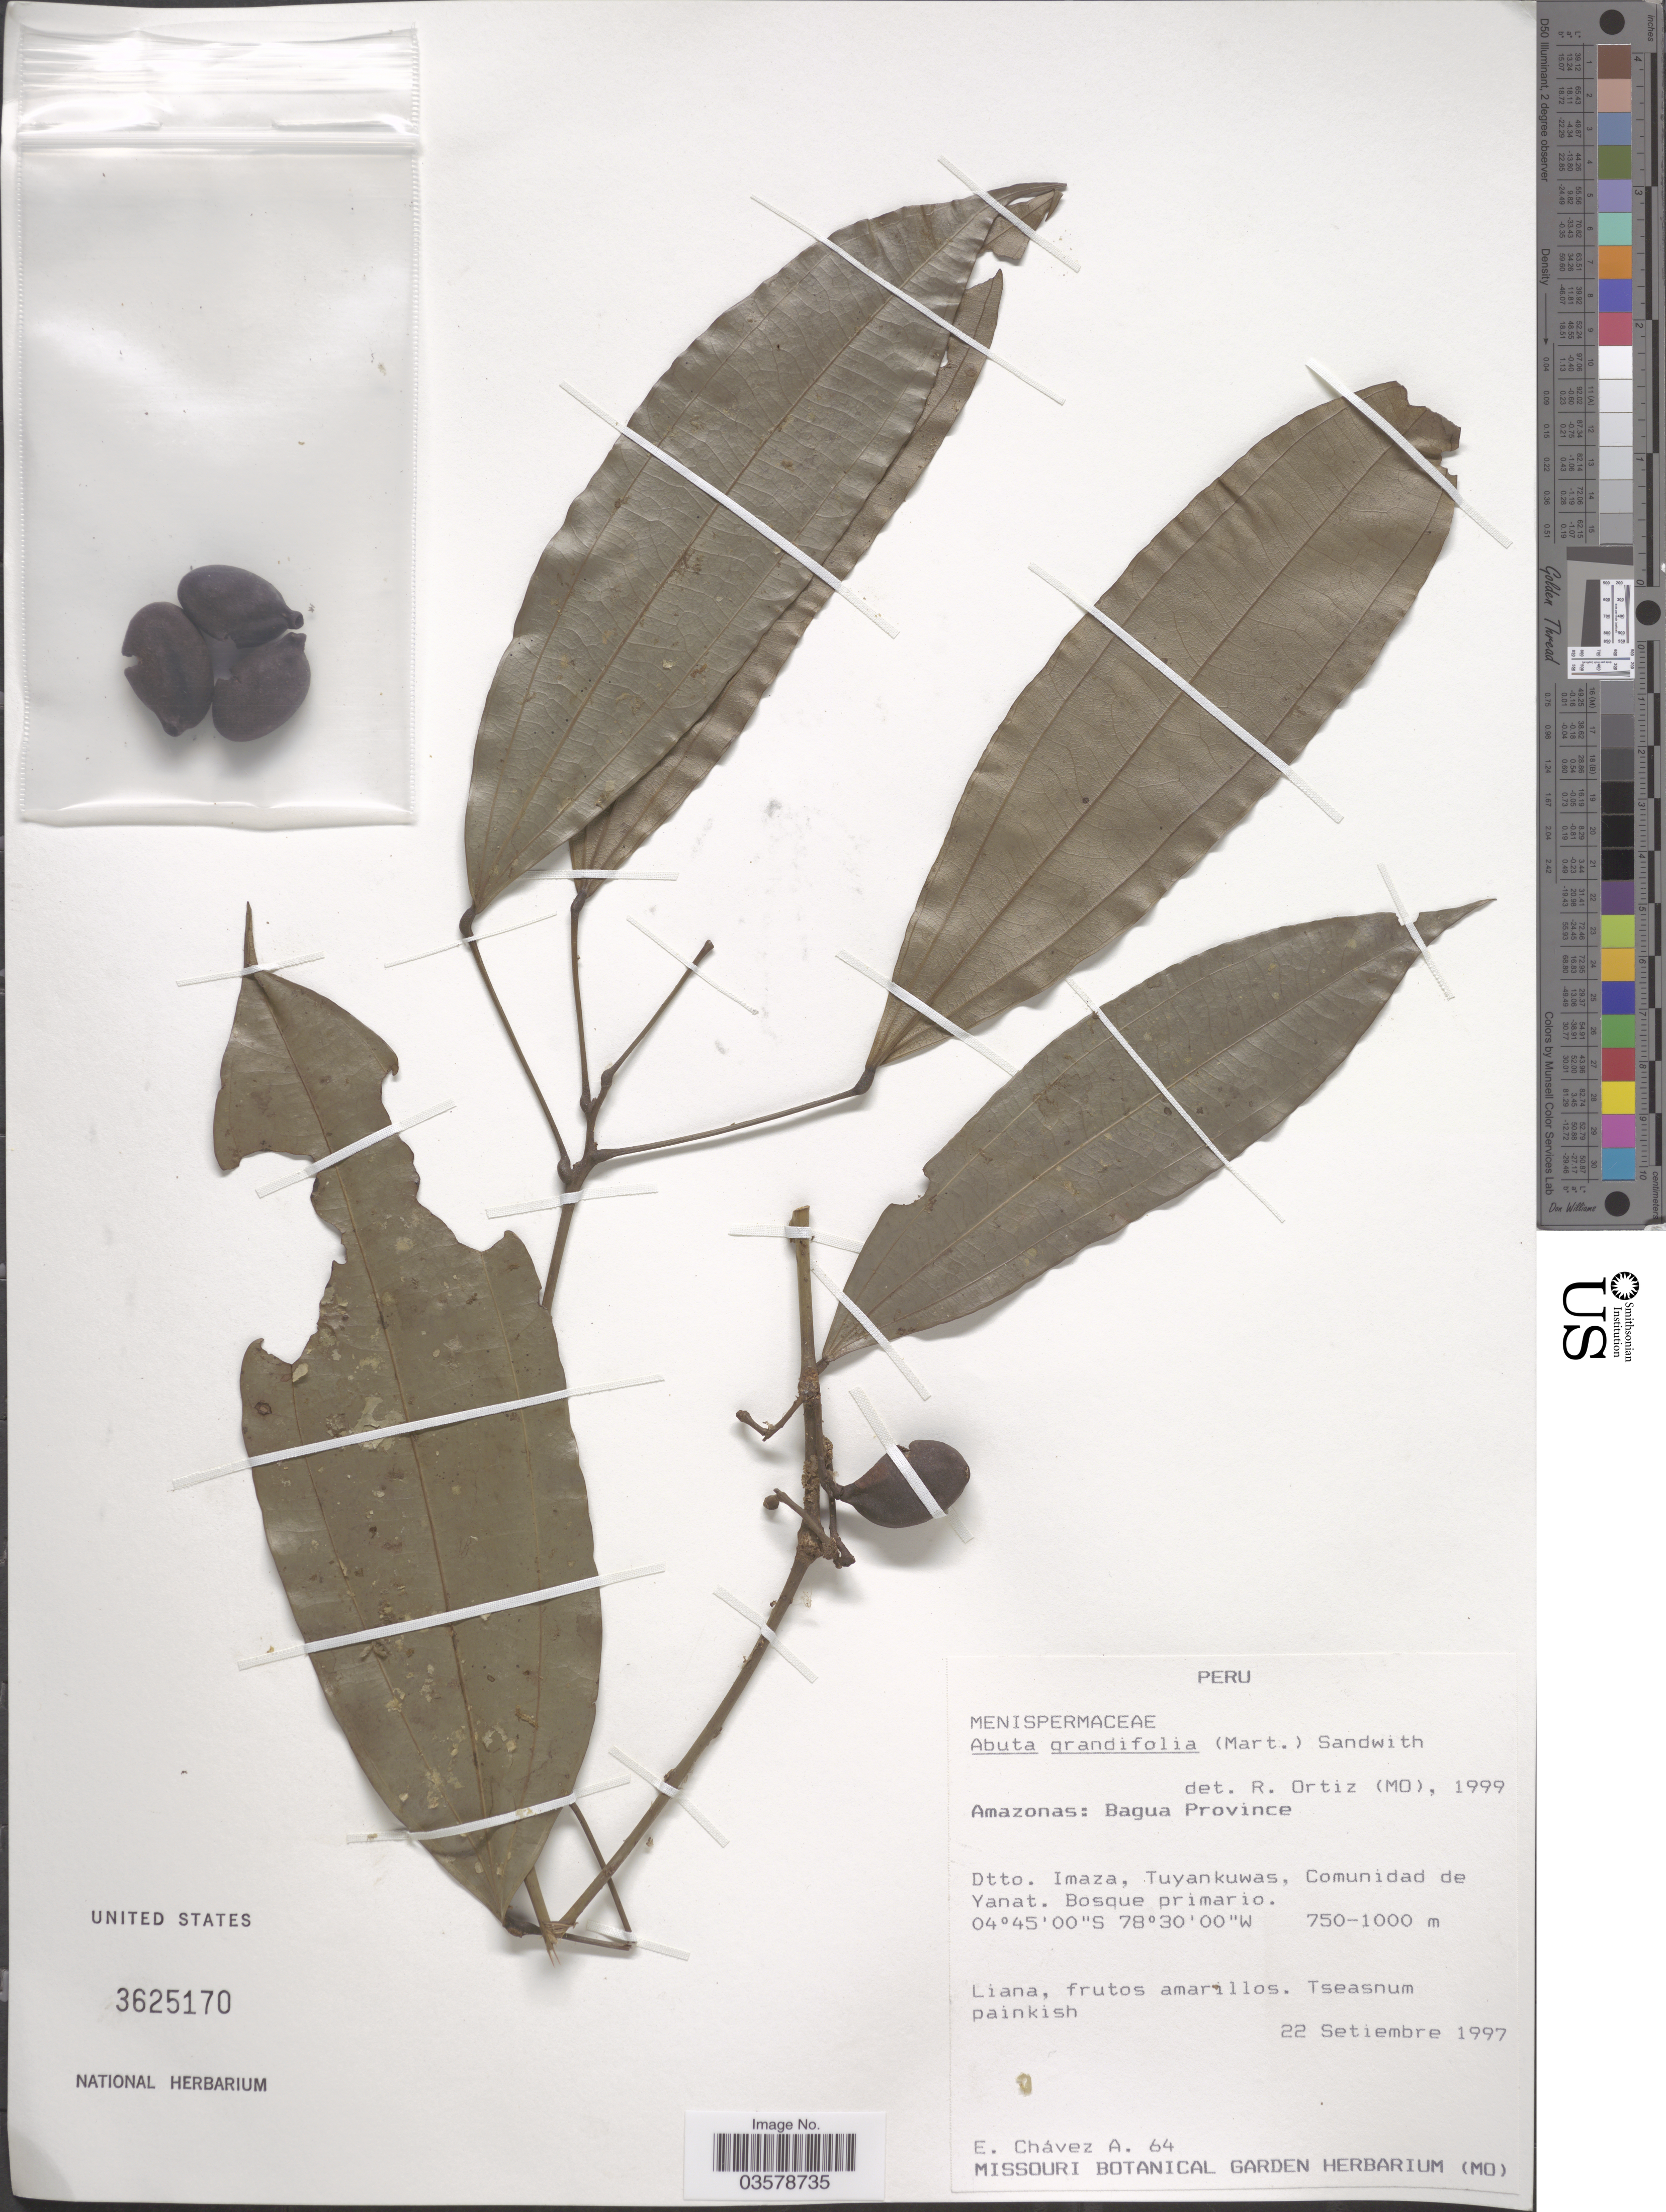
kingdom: Plantae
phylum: Tracheophyta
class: Magnoliopsida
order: Ranunculales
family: Menispermaceae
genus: Abuta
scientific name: Abuta grandifolia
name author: (Mart.) Sandwith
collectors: E. Chávez A.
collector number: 64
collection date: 1997-09-22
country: Peru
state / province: Amazonas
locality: Bagua Province. Dtto. Imaza, Tuyankuwas, Comunidad de Yanat.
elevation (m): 750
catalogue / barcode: US 3625170